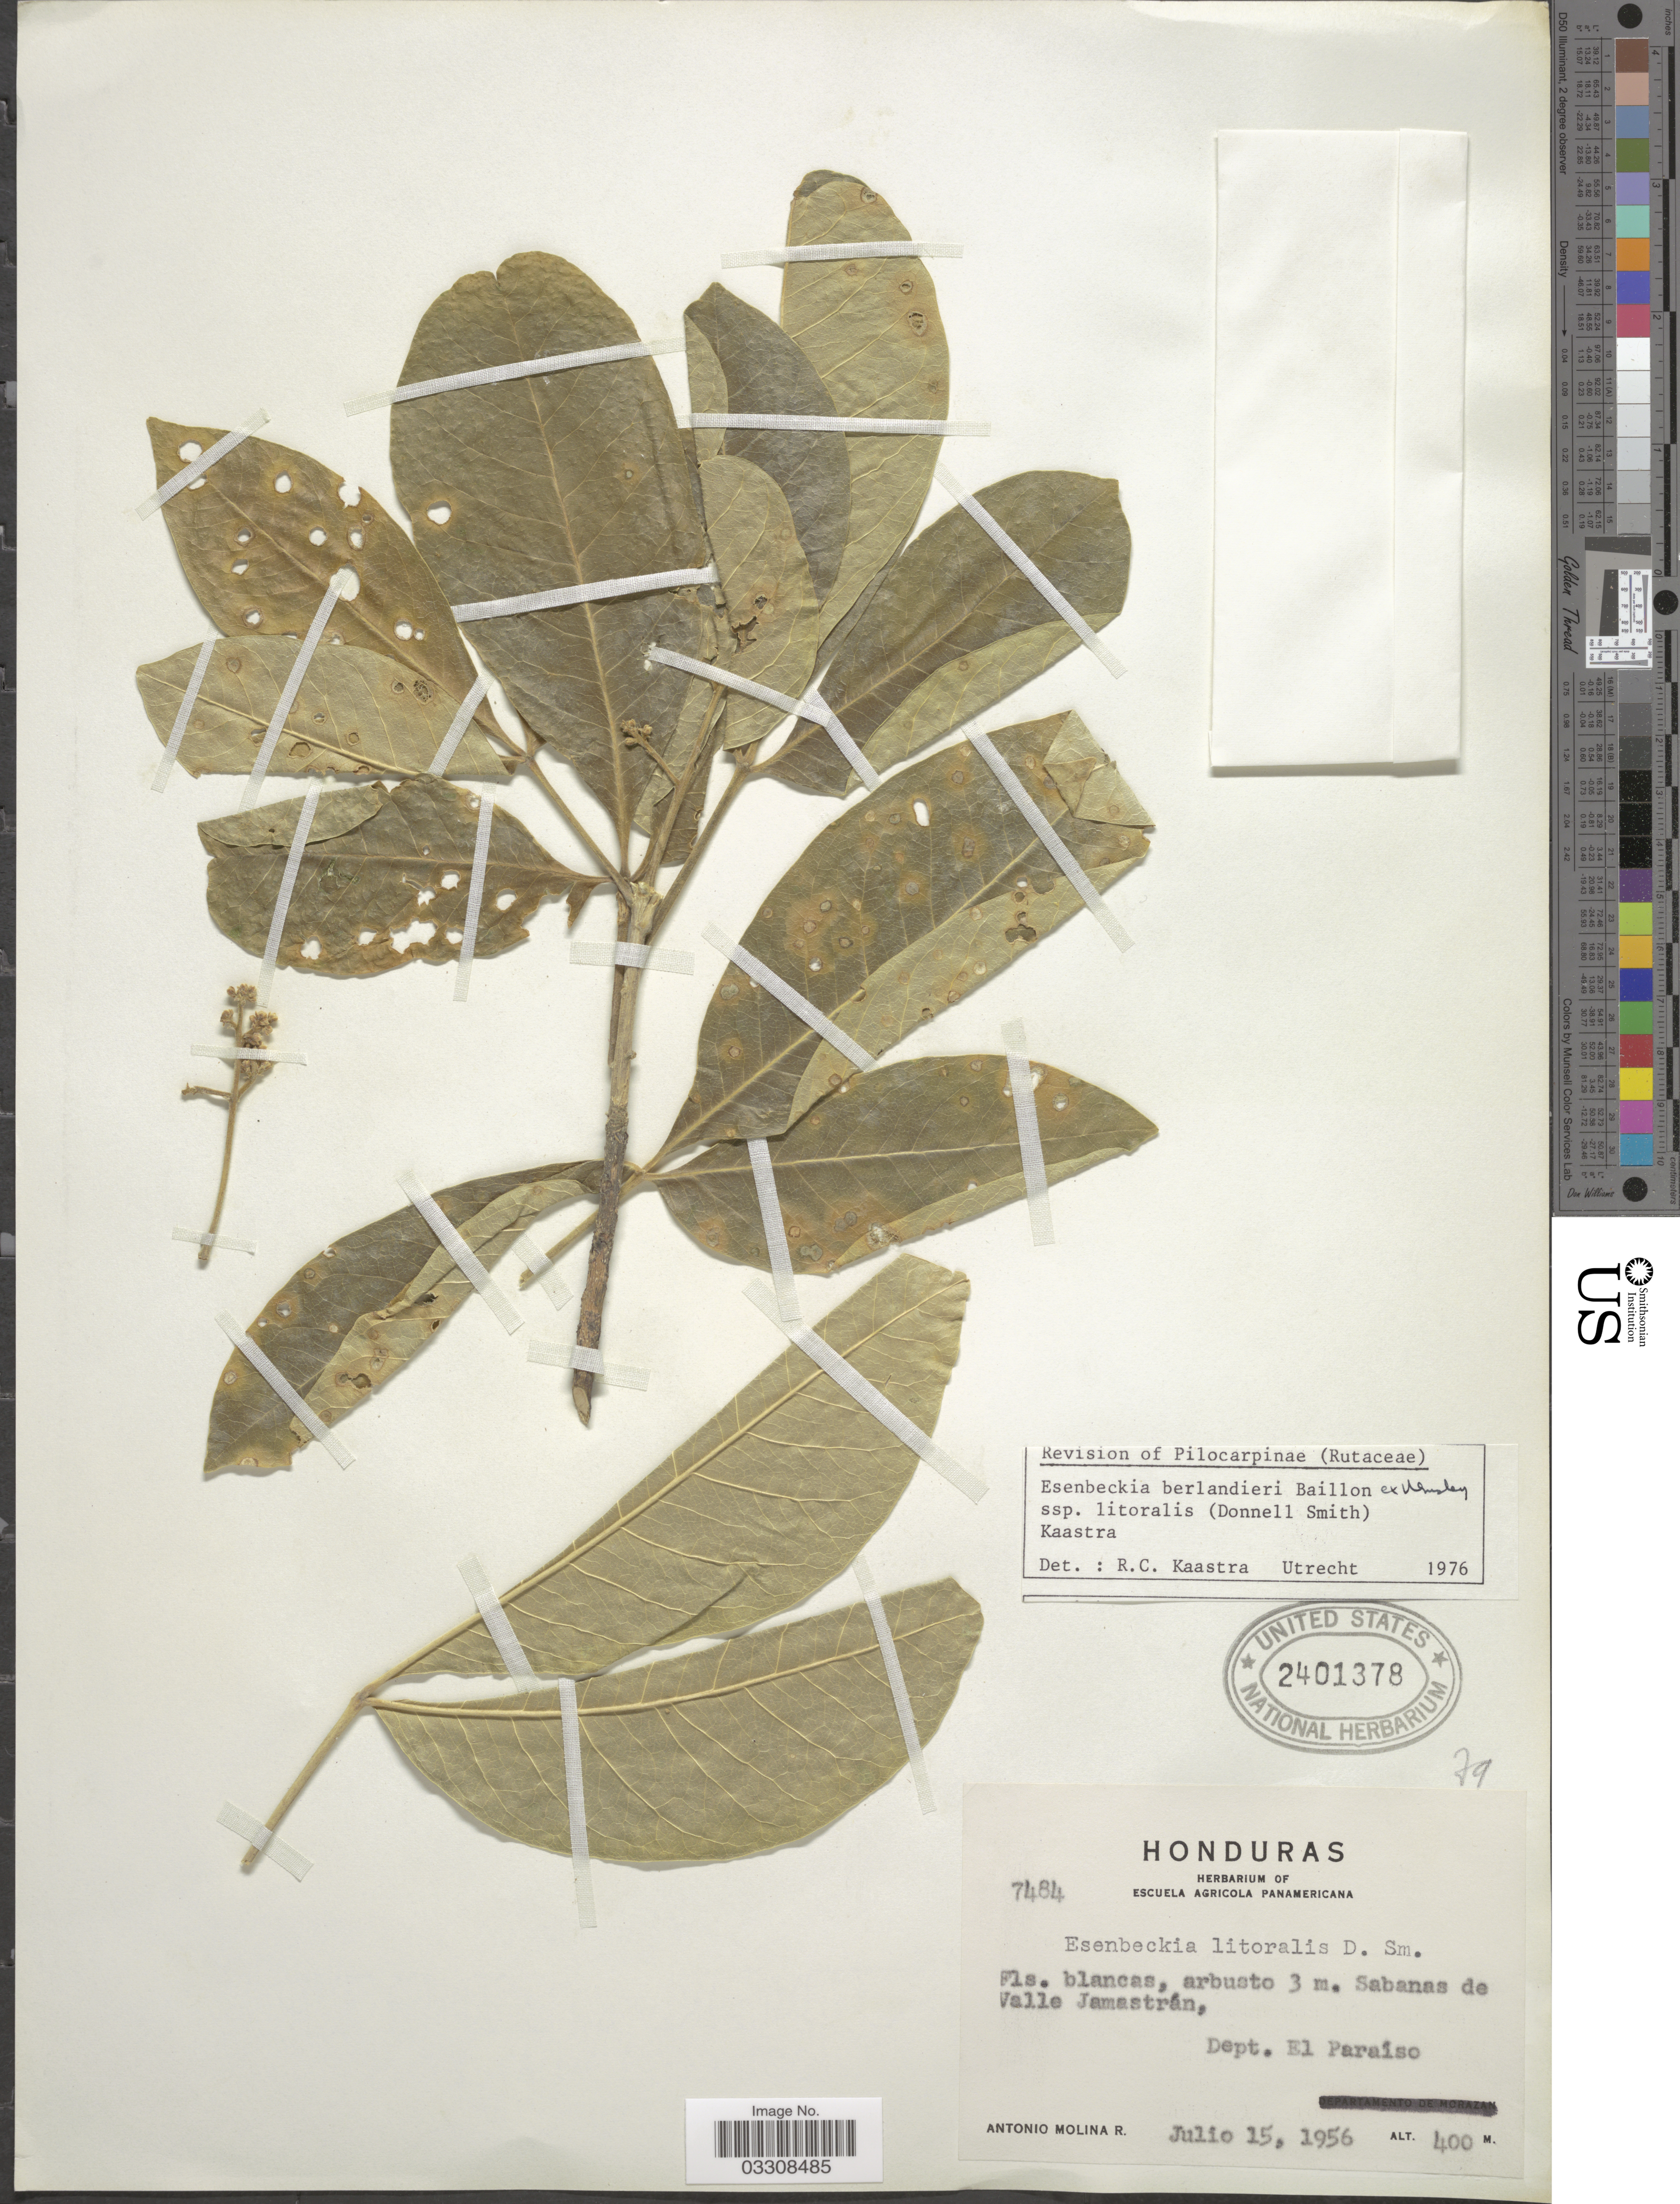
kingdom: Plantae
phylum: Tracheophyta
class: Magnoliopsida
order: Sapindales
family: Rutaceae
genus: Esenbeckia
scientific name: Esenbeckia berlandieri subsp. litoralis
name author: (Donn. Sm.) Kaastra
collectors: A. Molina R.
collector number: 7484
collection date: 1956-07-15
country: Honduras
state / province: El Paraíso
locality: Sabanas de Valle Jamastrán, Dept. El Paraíso.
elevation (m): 400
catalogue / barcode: US 2401378